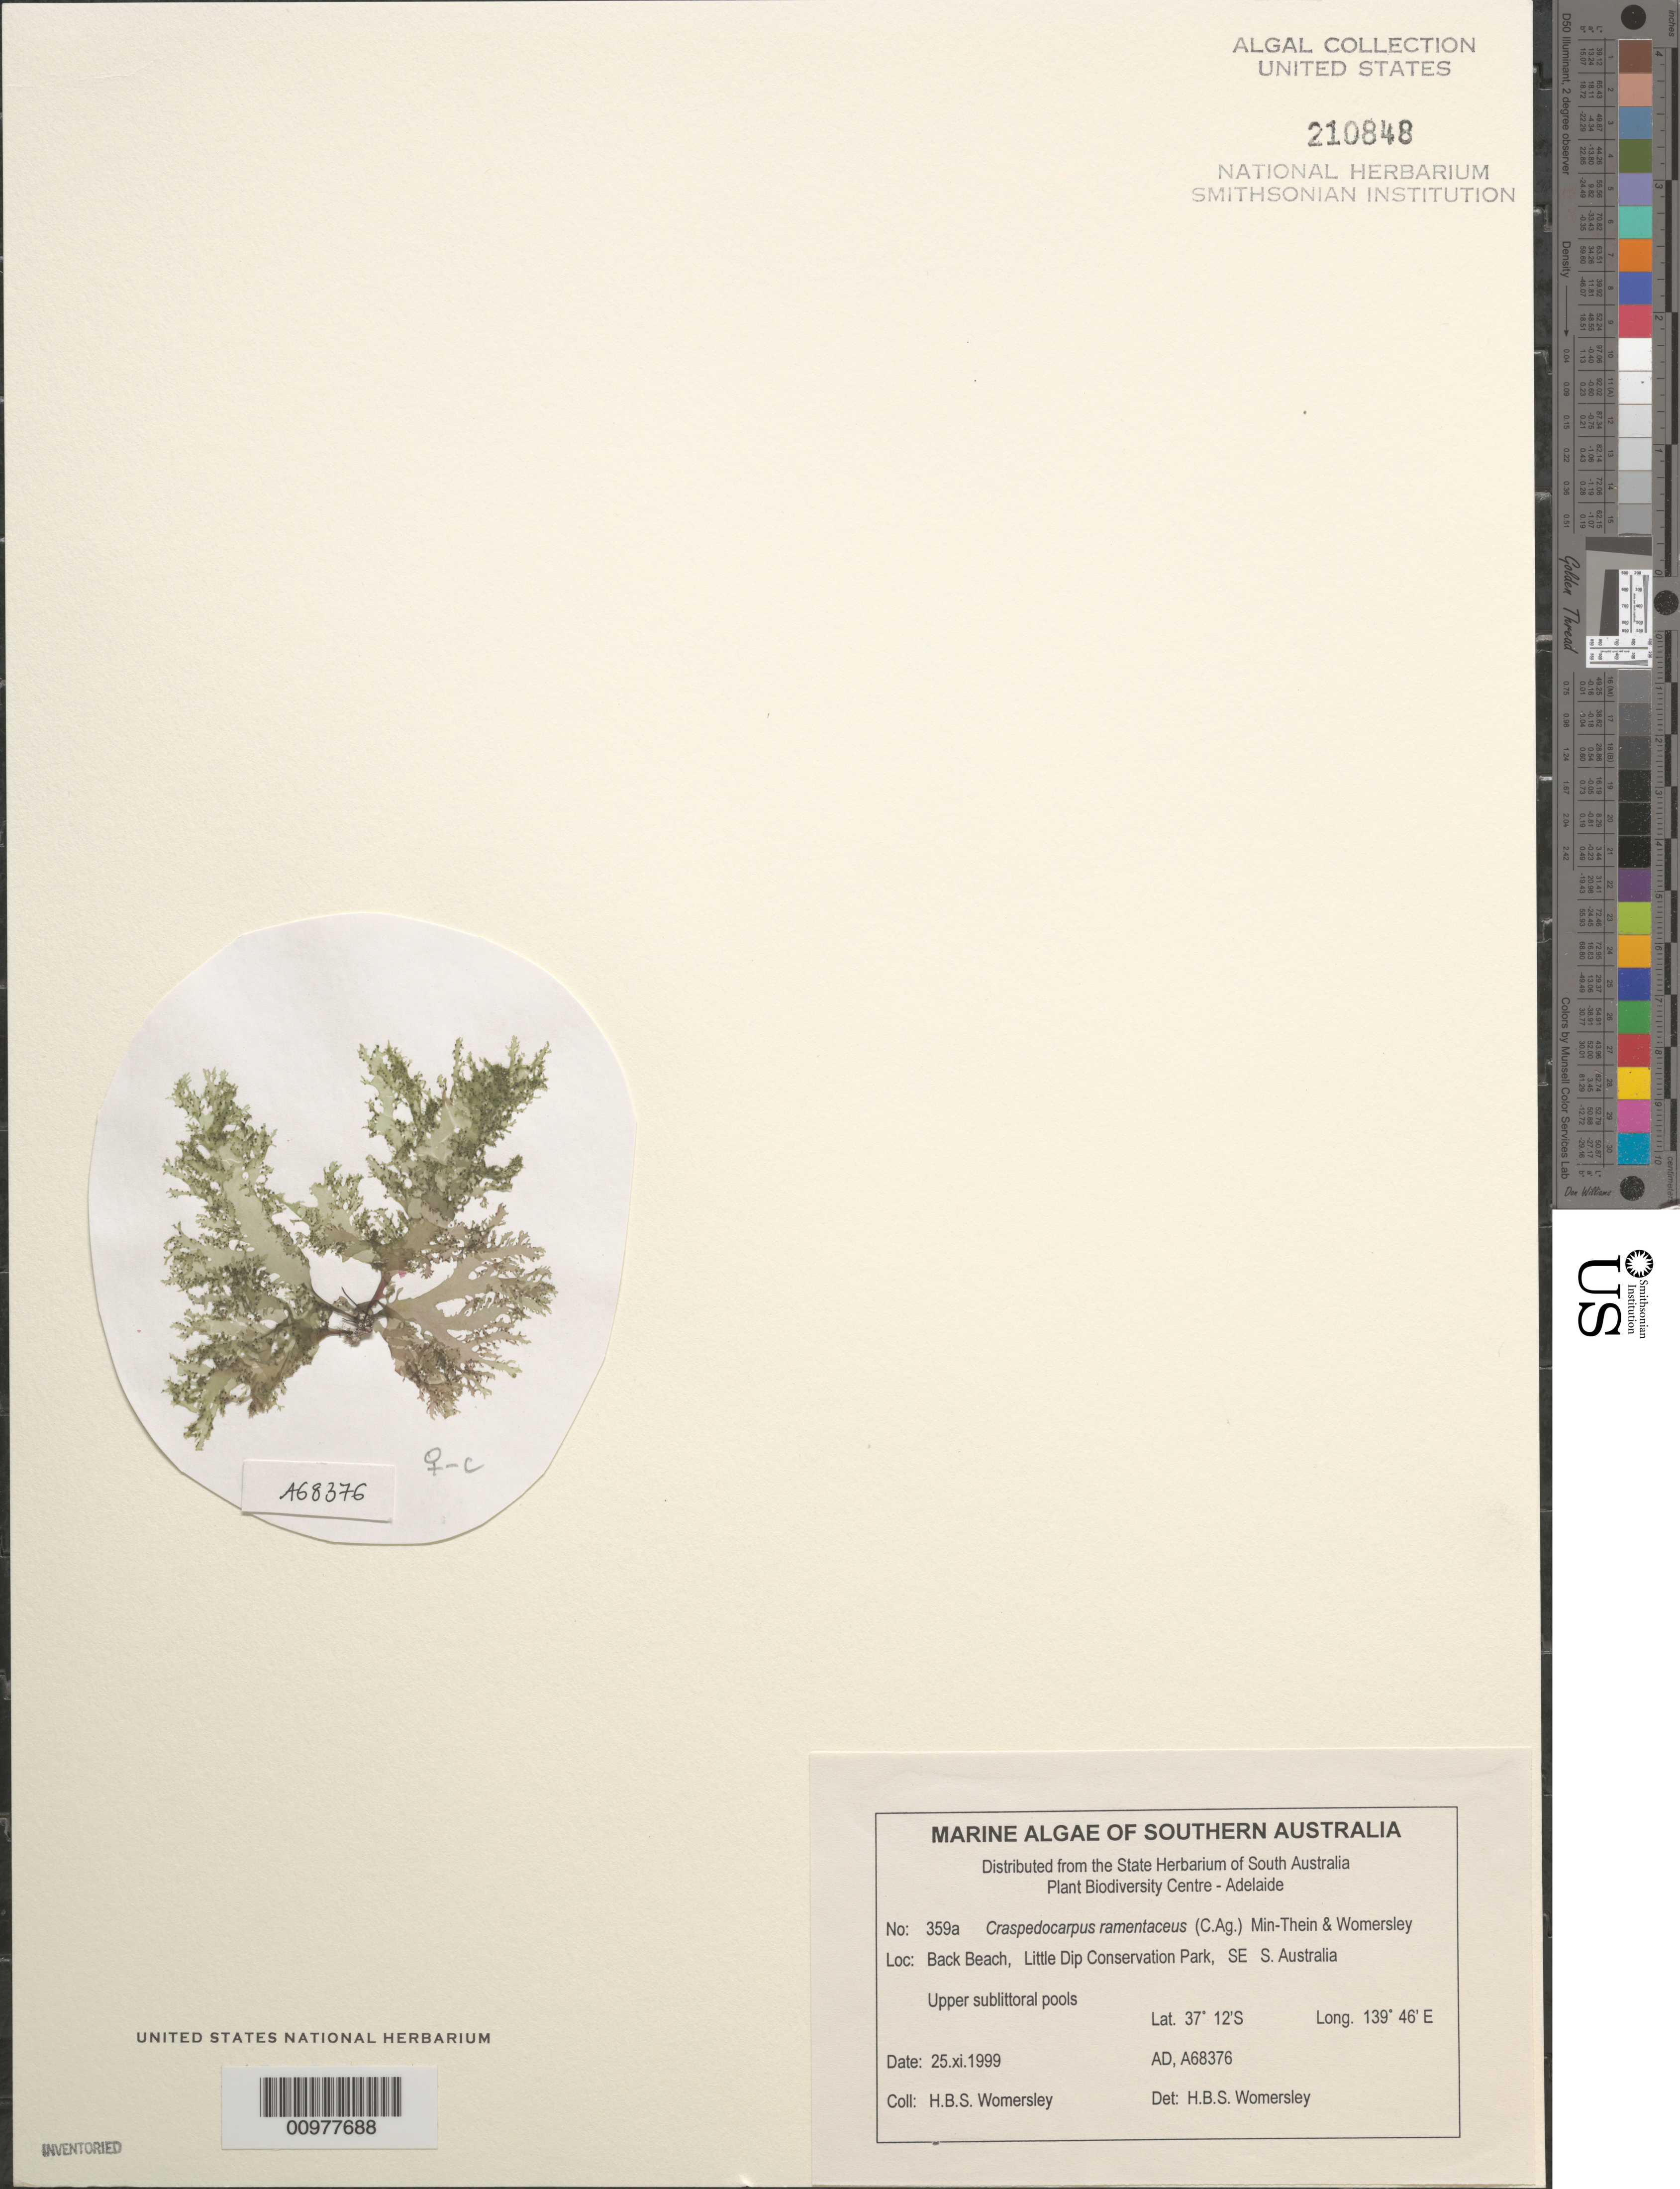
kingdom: Plantae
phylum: Rhodophyta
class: Florideophyceae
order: Gigartinales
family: Cystocloniaceae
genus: Craspedocarpus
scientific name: Craspedocarpus ramentaceus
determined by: Womersley, H. B. S.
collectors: H. B. S. Womersley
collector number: AD A68376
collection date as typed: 25 Nov 1999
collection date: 1999-11-25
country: Australia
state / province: South Australia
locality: Back Beach, Little Dip Conservation Park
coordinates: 37 12'S, 139 46'E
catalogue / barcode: US 210848